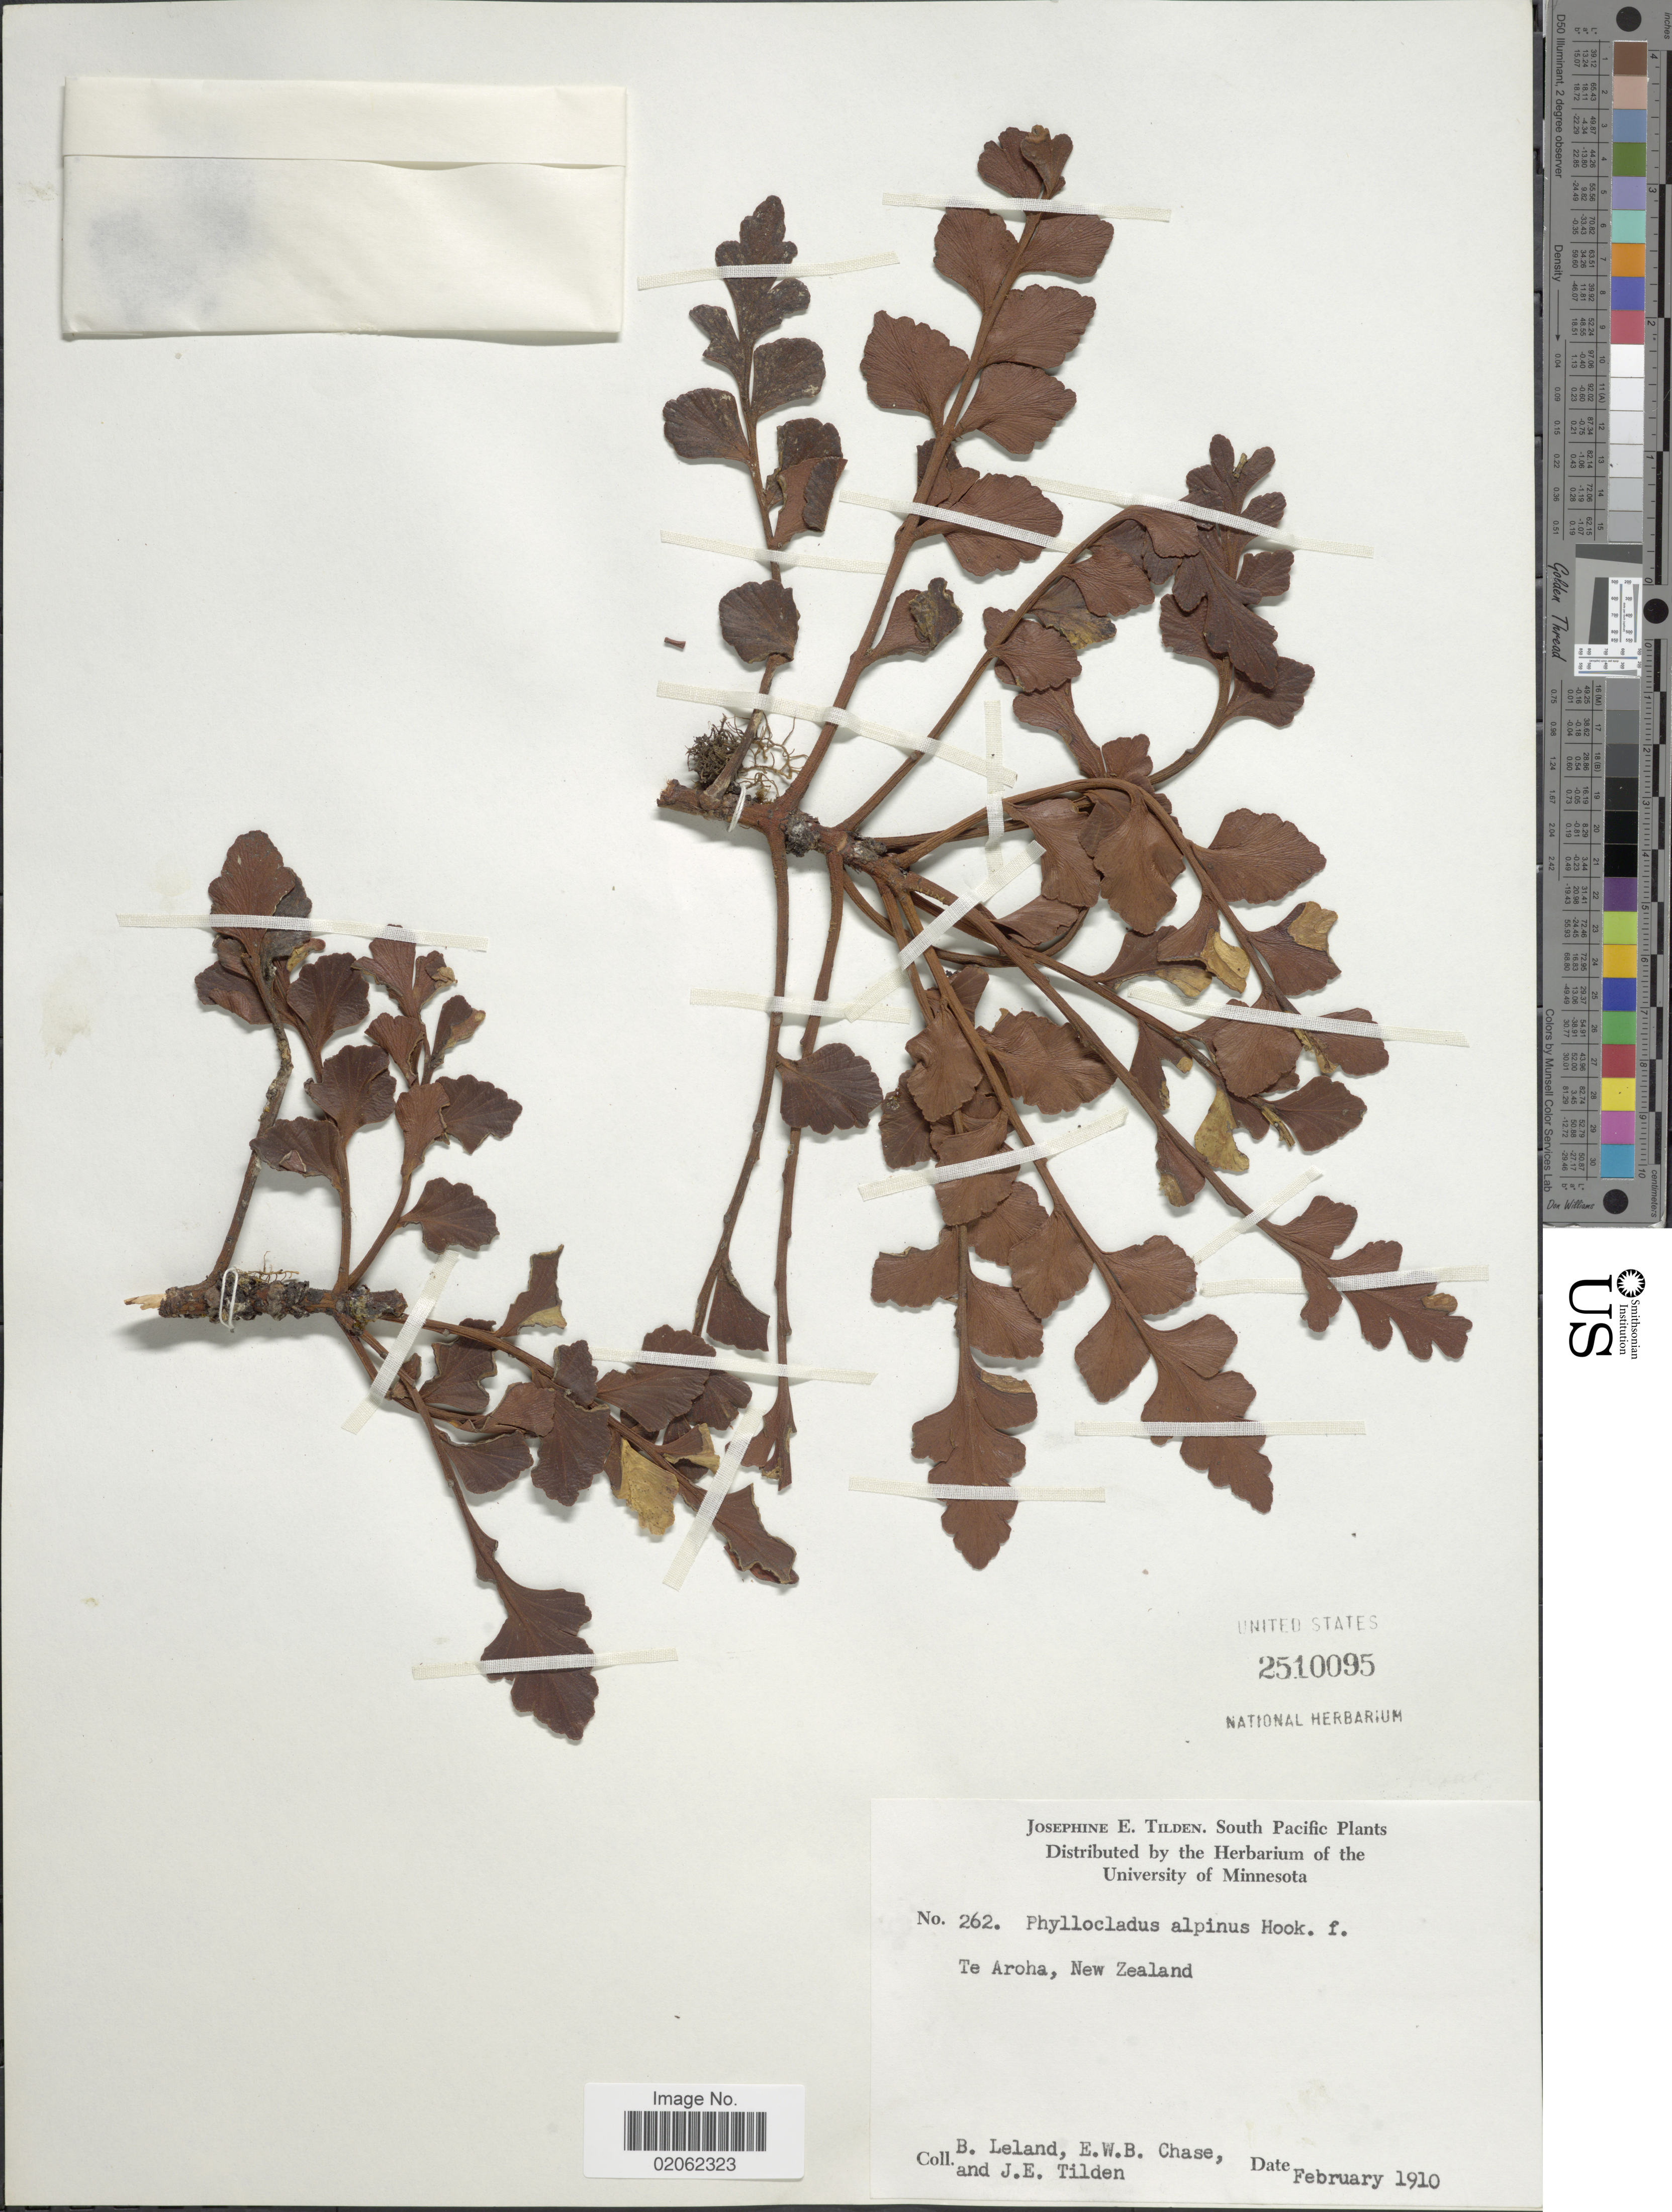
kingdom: Plantae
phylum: Tracheophyta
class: Pinopsida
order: Pinales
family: Phyllocladaceae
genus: Phyllocladus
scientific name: Phyllocladus alpinus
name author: Hook. f.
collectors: B. Leland, E. W. Chase & J. E. Tilden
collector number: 262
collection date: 1910-02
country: New Zealand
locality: Te Aroha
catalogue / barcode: US 2510095